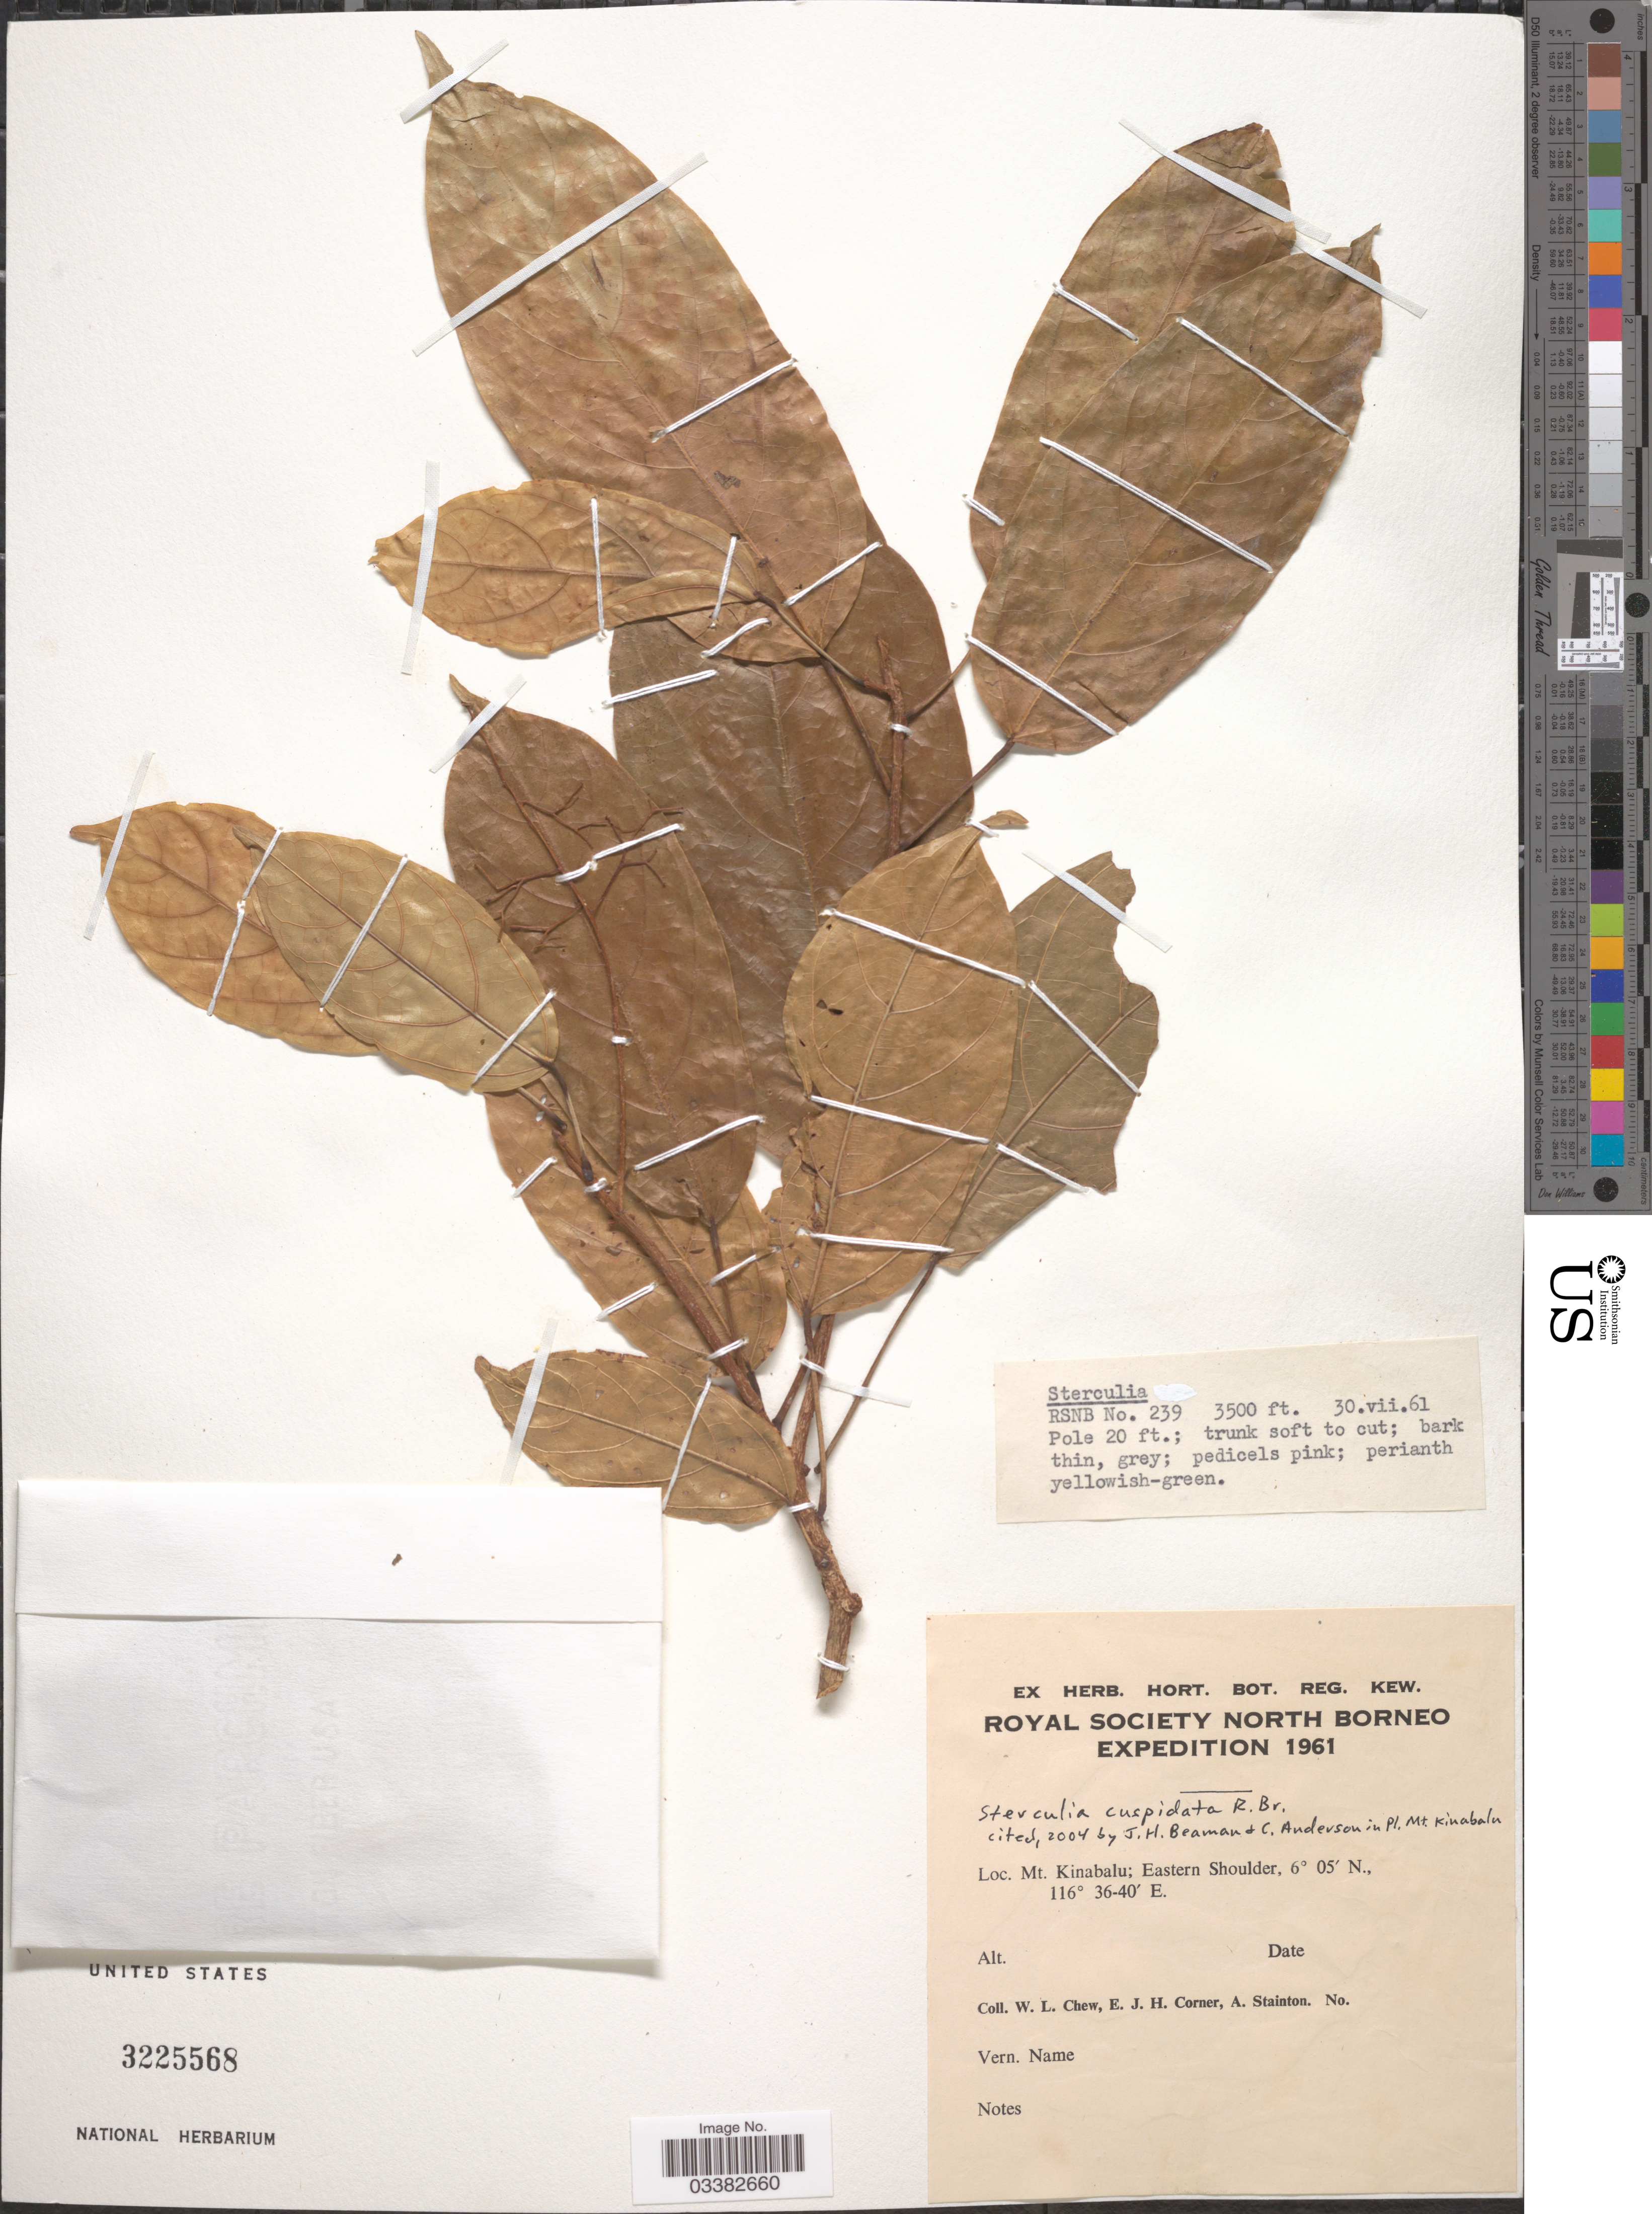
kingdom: Plantae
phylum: Tracheophyta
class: Magnoliopsida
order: Malvales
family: Malvaceae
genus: Sterculia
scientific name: Sterculia cuspidata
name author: R. Br.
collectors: W. Chew, E. Corner & A. Stainton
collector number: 239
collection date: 1961-07-30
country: Malaysia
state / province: Sabah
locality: Mt. Kinabalu; Eastern Shoulder. North Borneo.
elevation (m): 1067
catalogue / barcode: US 3225568